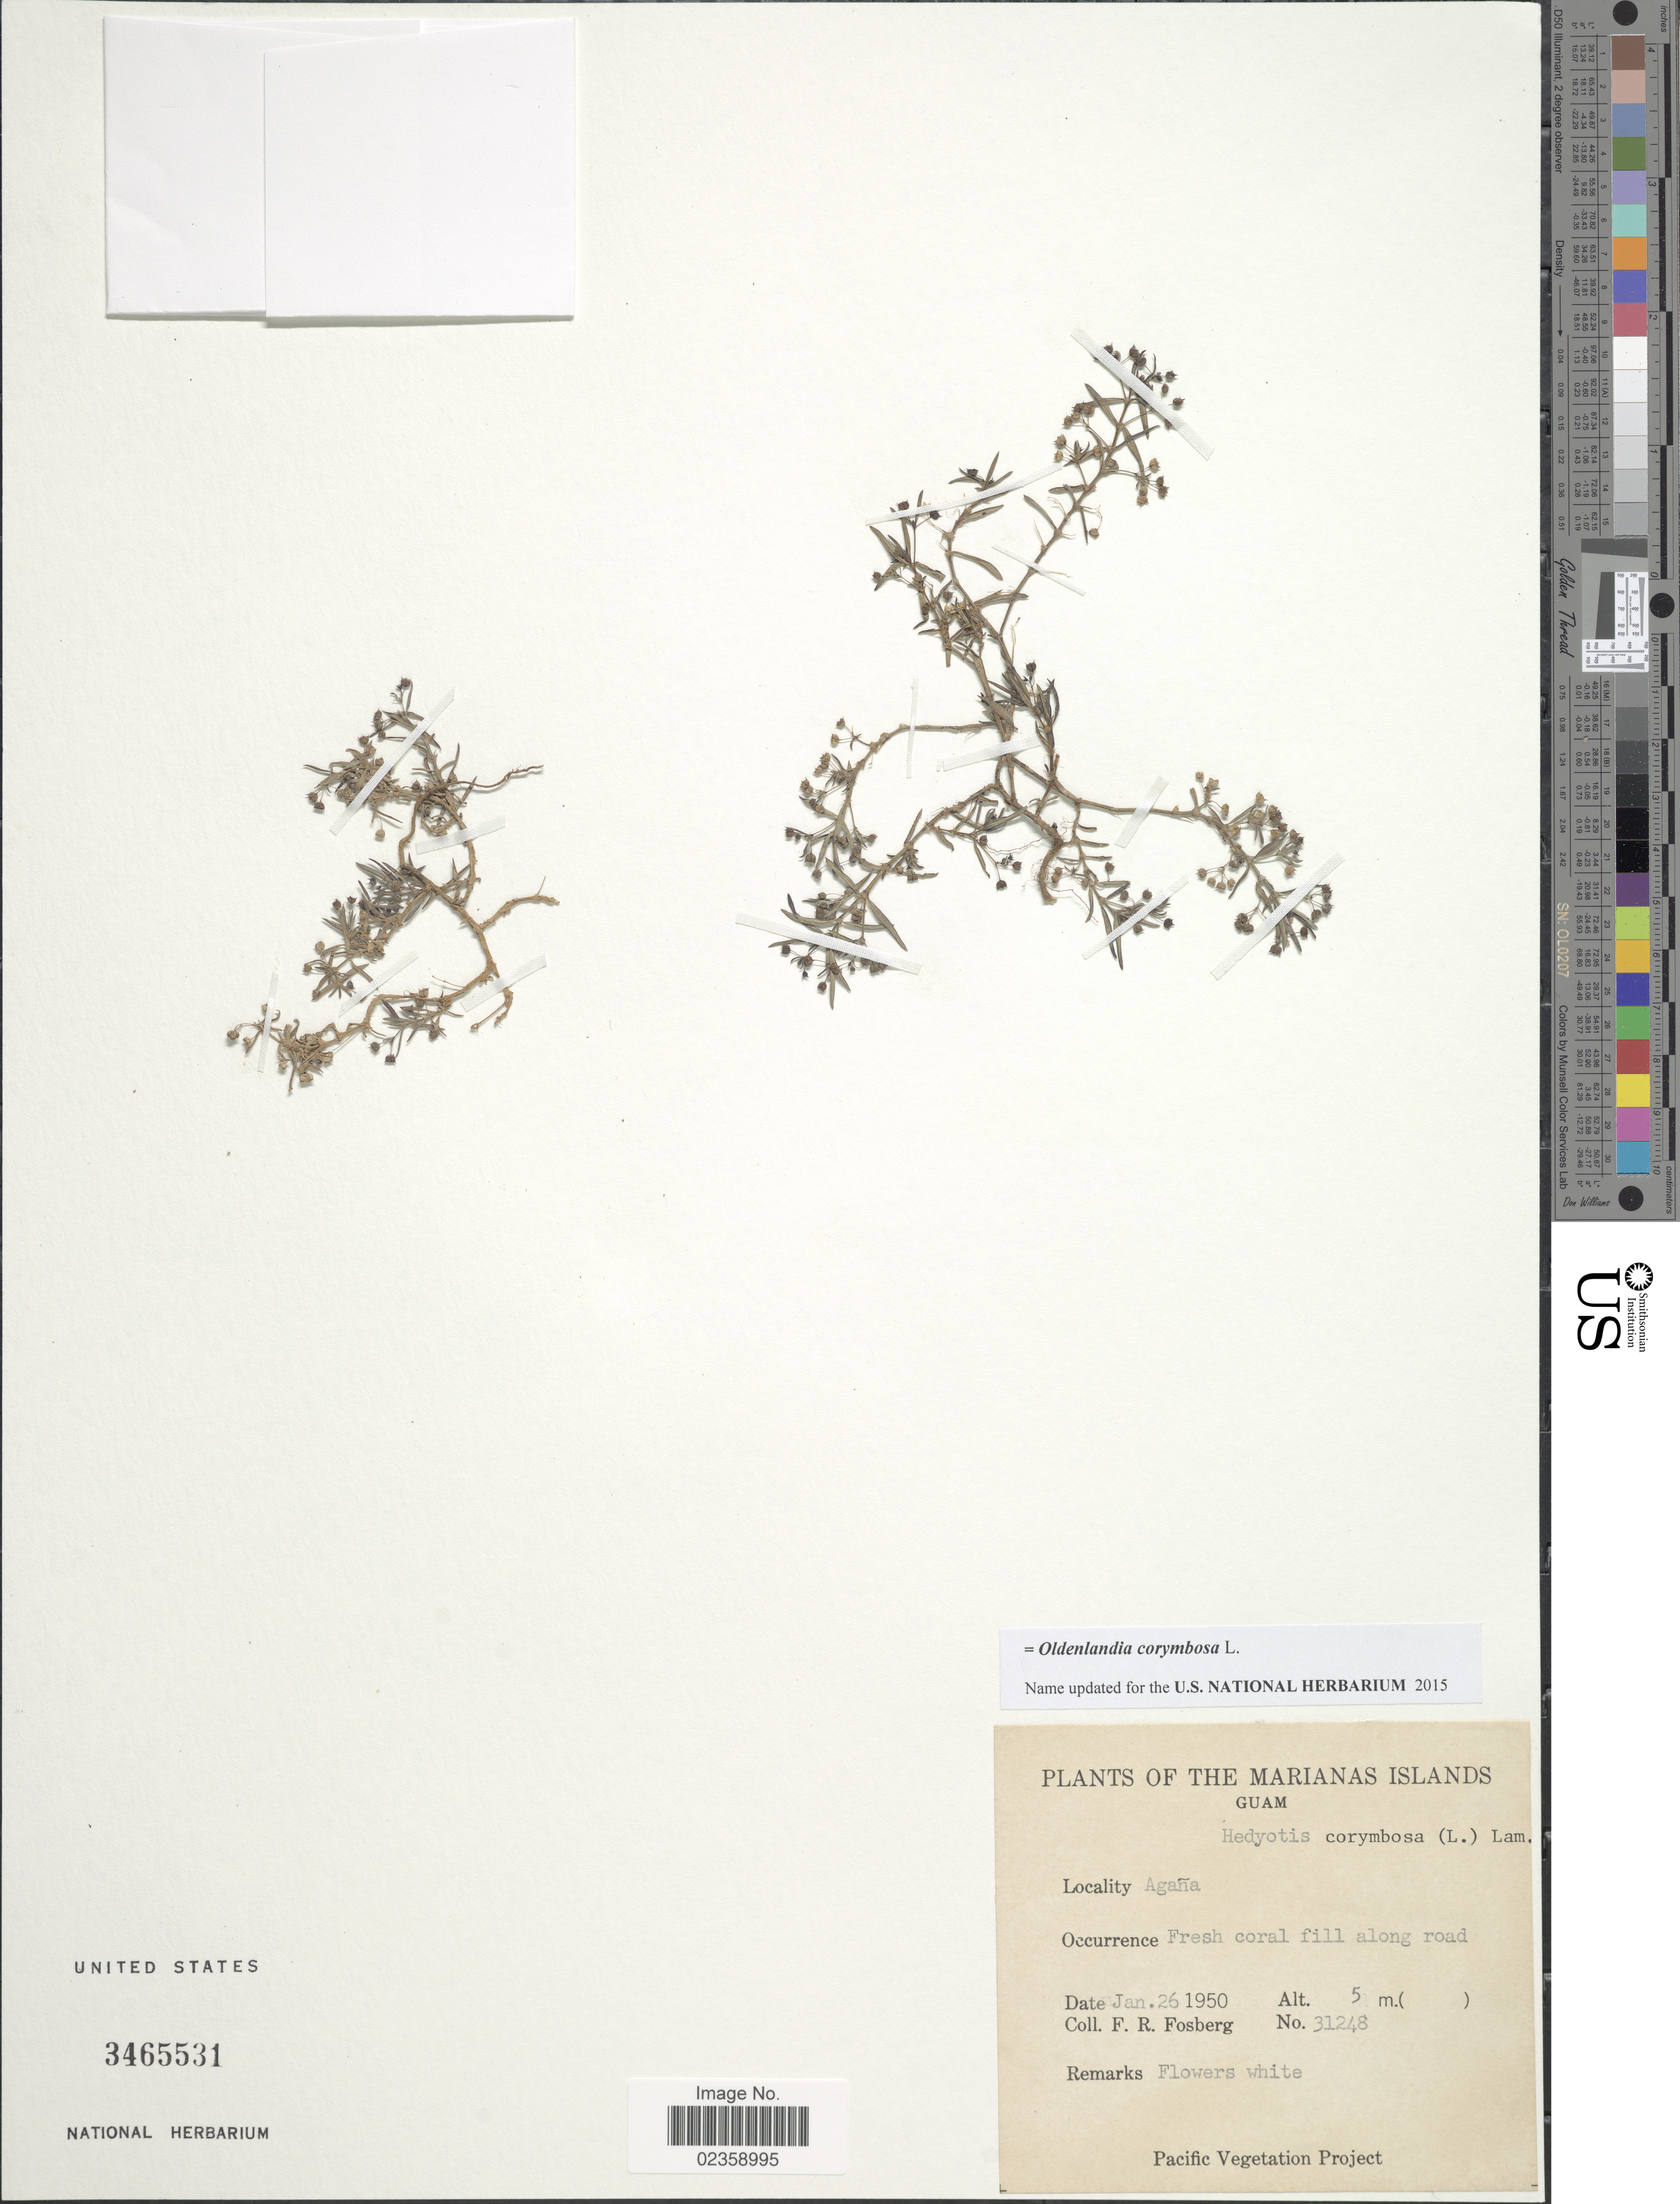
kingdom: Plantae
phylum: Tracheophyta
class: Magnoliopsida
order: Gentianales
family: Rubiaceae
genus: Oldenlandia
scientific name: Oldenlandia corymbosa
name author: L.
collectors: F. R. Fosberg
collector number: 31248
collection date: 1950-01-26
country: Guam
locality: Marianas Islands. Guam. Agaña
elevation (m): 5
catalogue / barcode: US 3465531